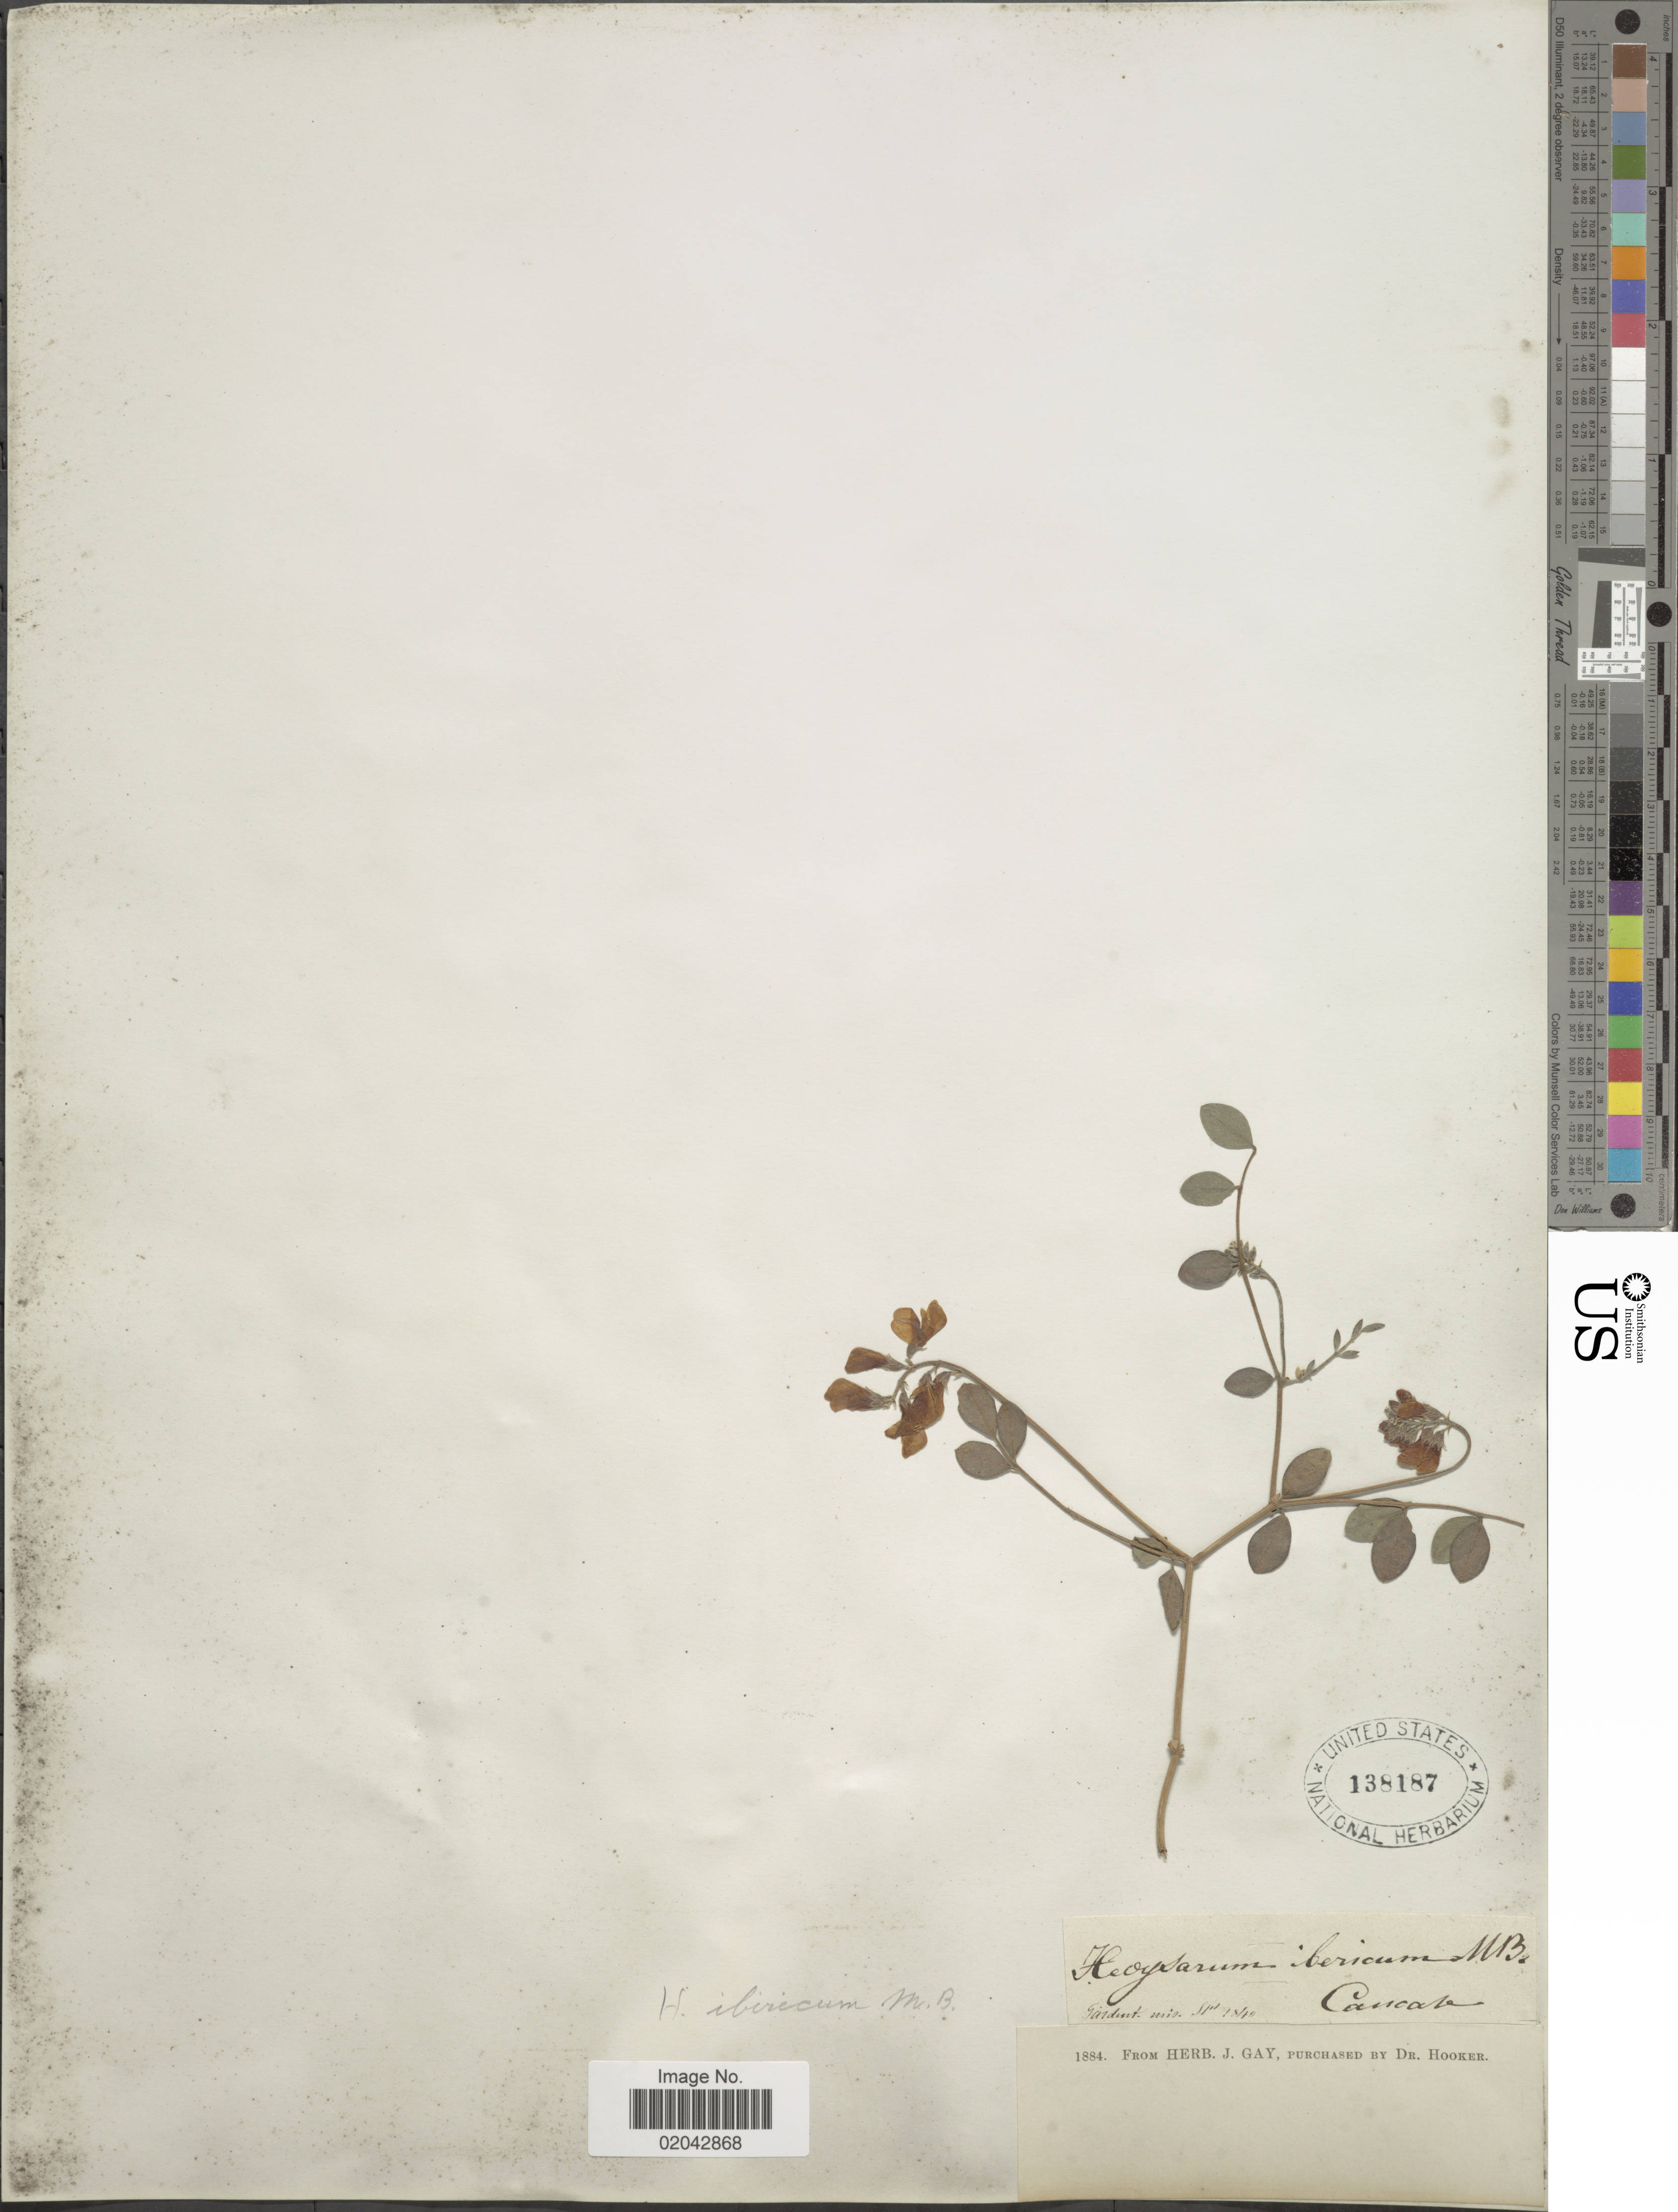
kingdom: Plantae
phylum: Tracheophyta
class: Magnoliopsida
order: Fabales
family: Fabaceae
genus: Hedysarum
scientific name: Hedysarum ibericum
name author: M. Bieb.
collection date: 1849-07-07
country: France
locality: Cancale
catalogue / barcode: US 138187